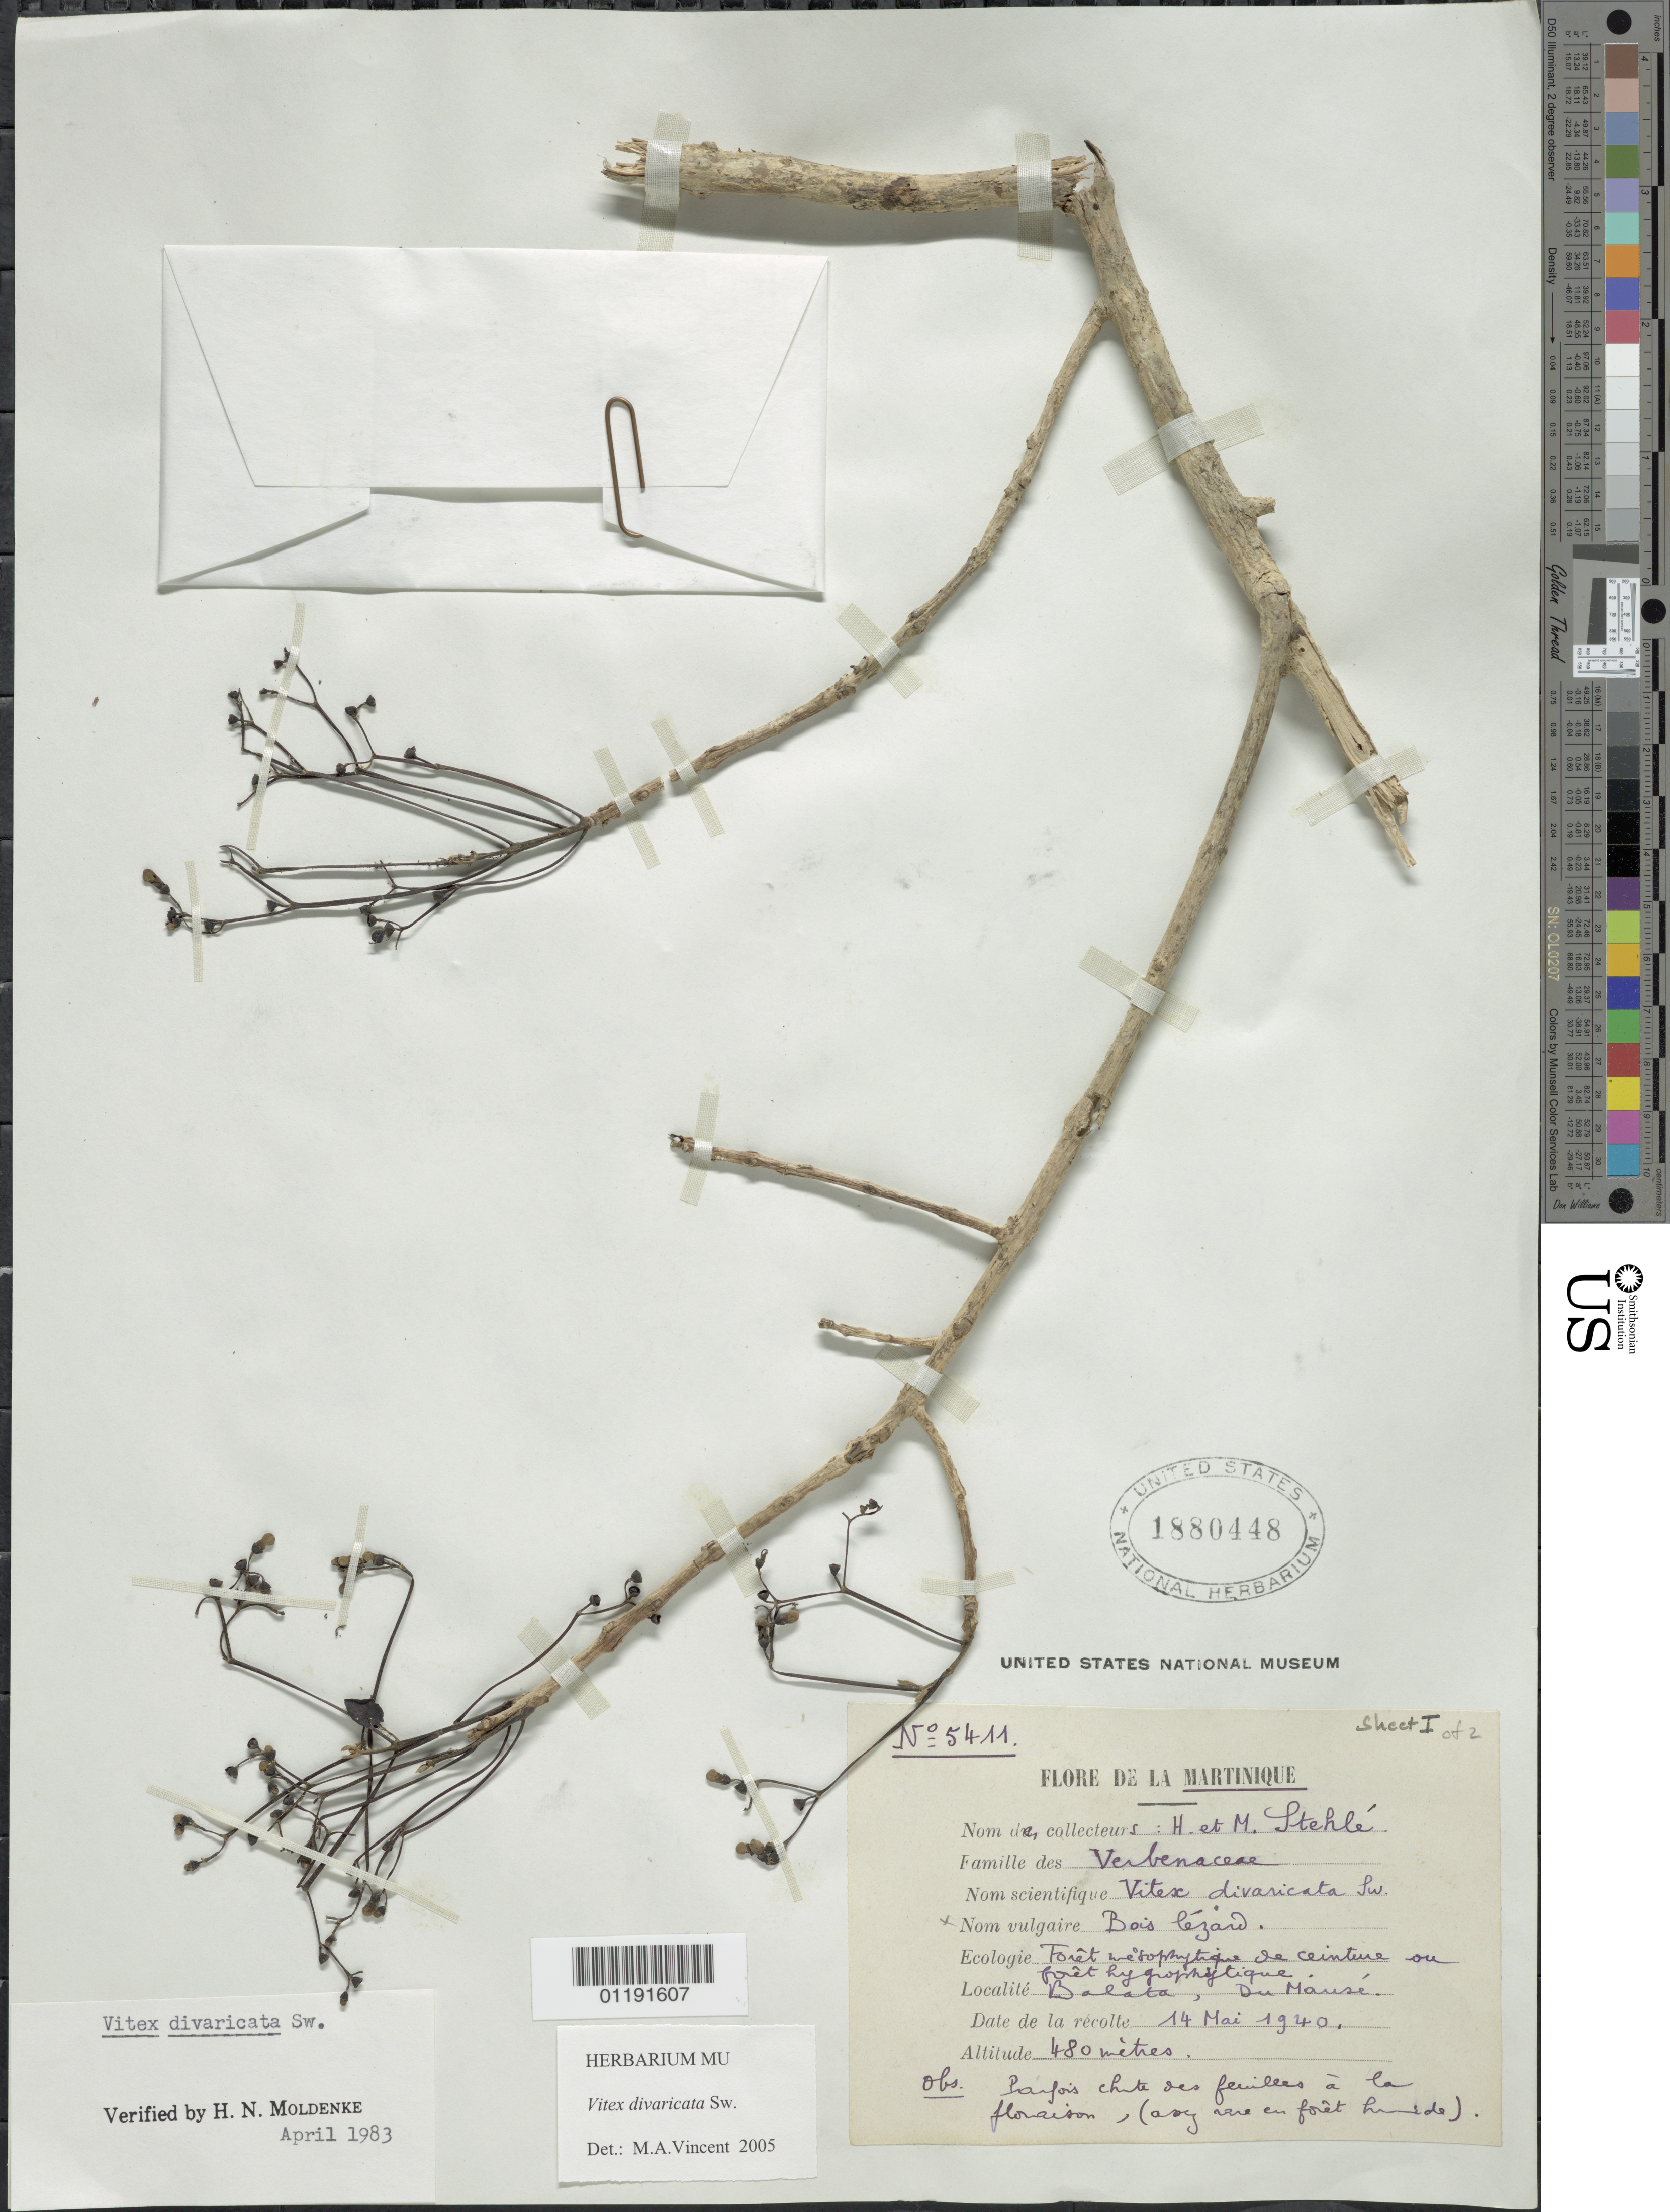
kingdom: Plantae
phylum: Tracheophyta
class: Magnoliopsida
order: Lamiales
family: Lamiaceae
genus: Vitex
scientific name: Vitex divaricata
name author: Sw.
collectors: H. Stehlé & M. Stehlé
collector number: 5411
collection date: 1940-05-14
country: Martinique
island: Martinique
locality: Balata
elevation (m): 480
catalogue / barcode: US 1880448